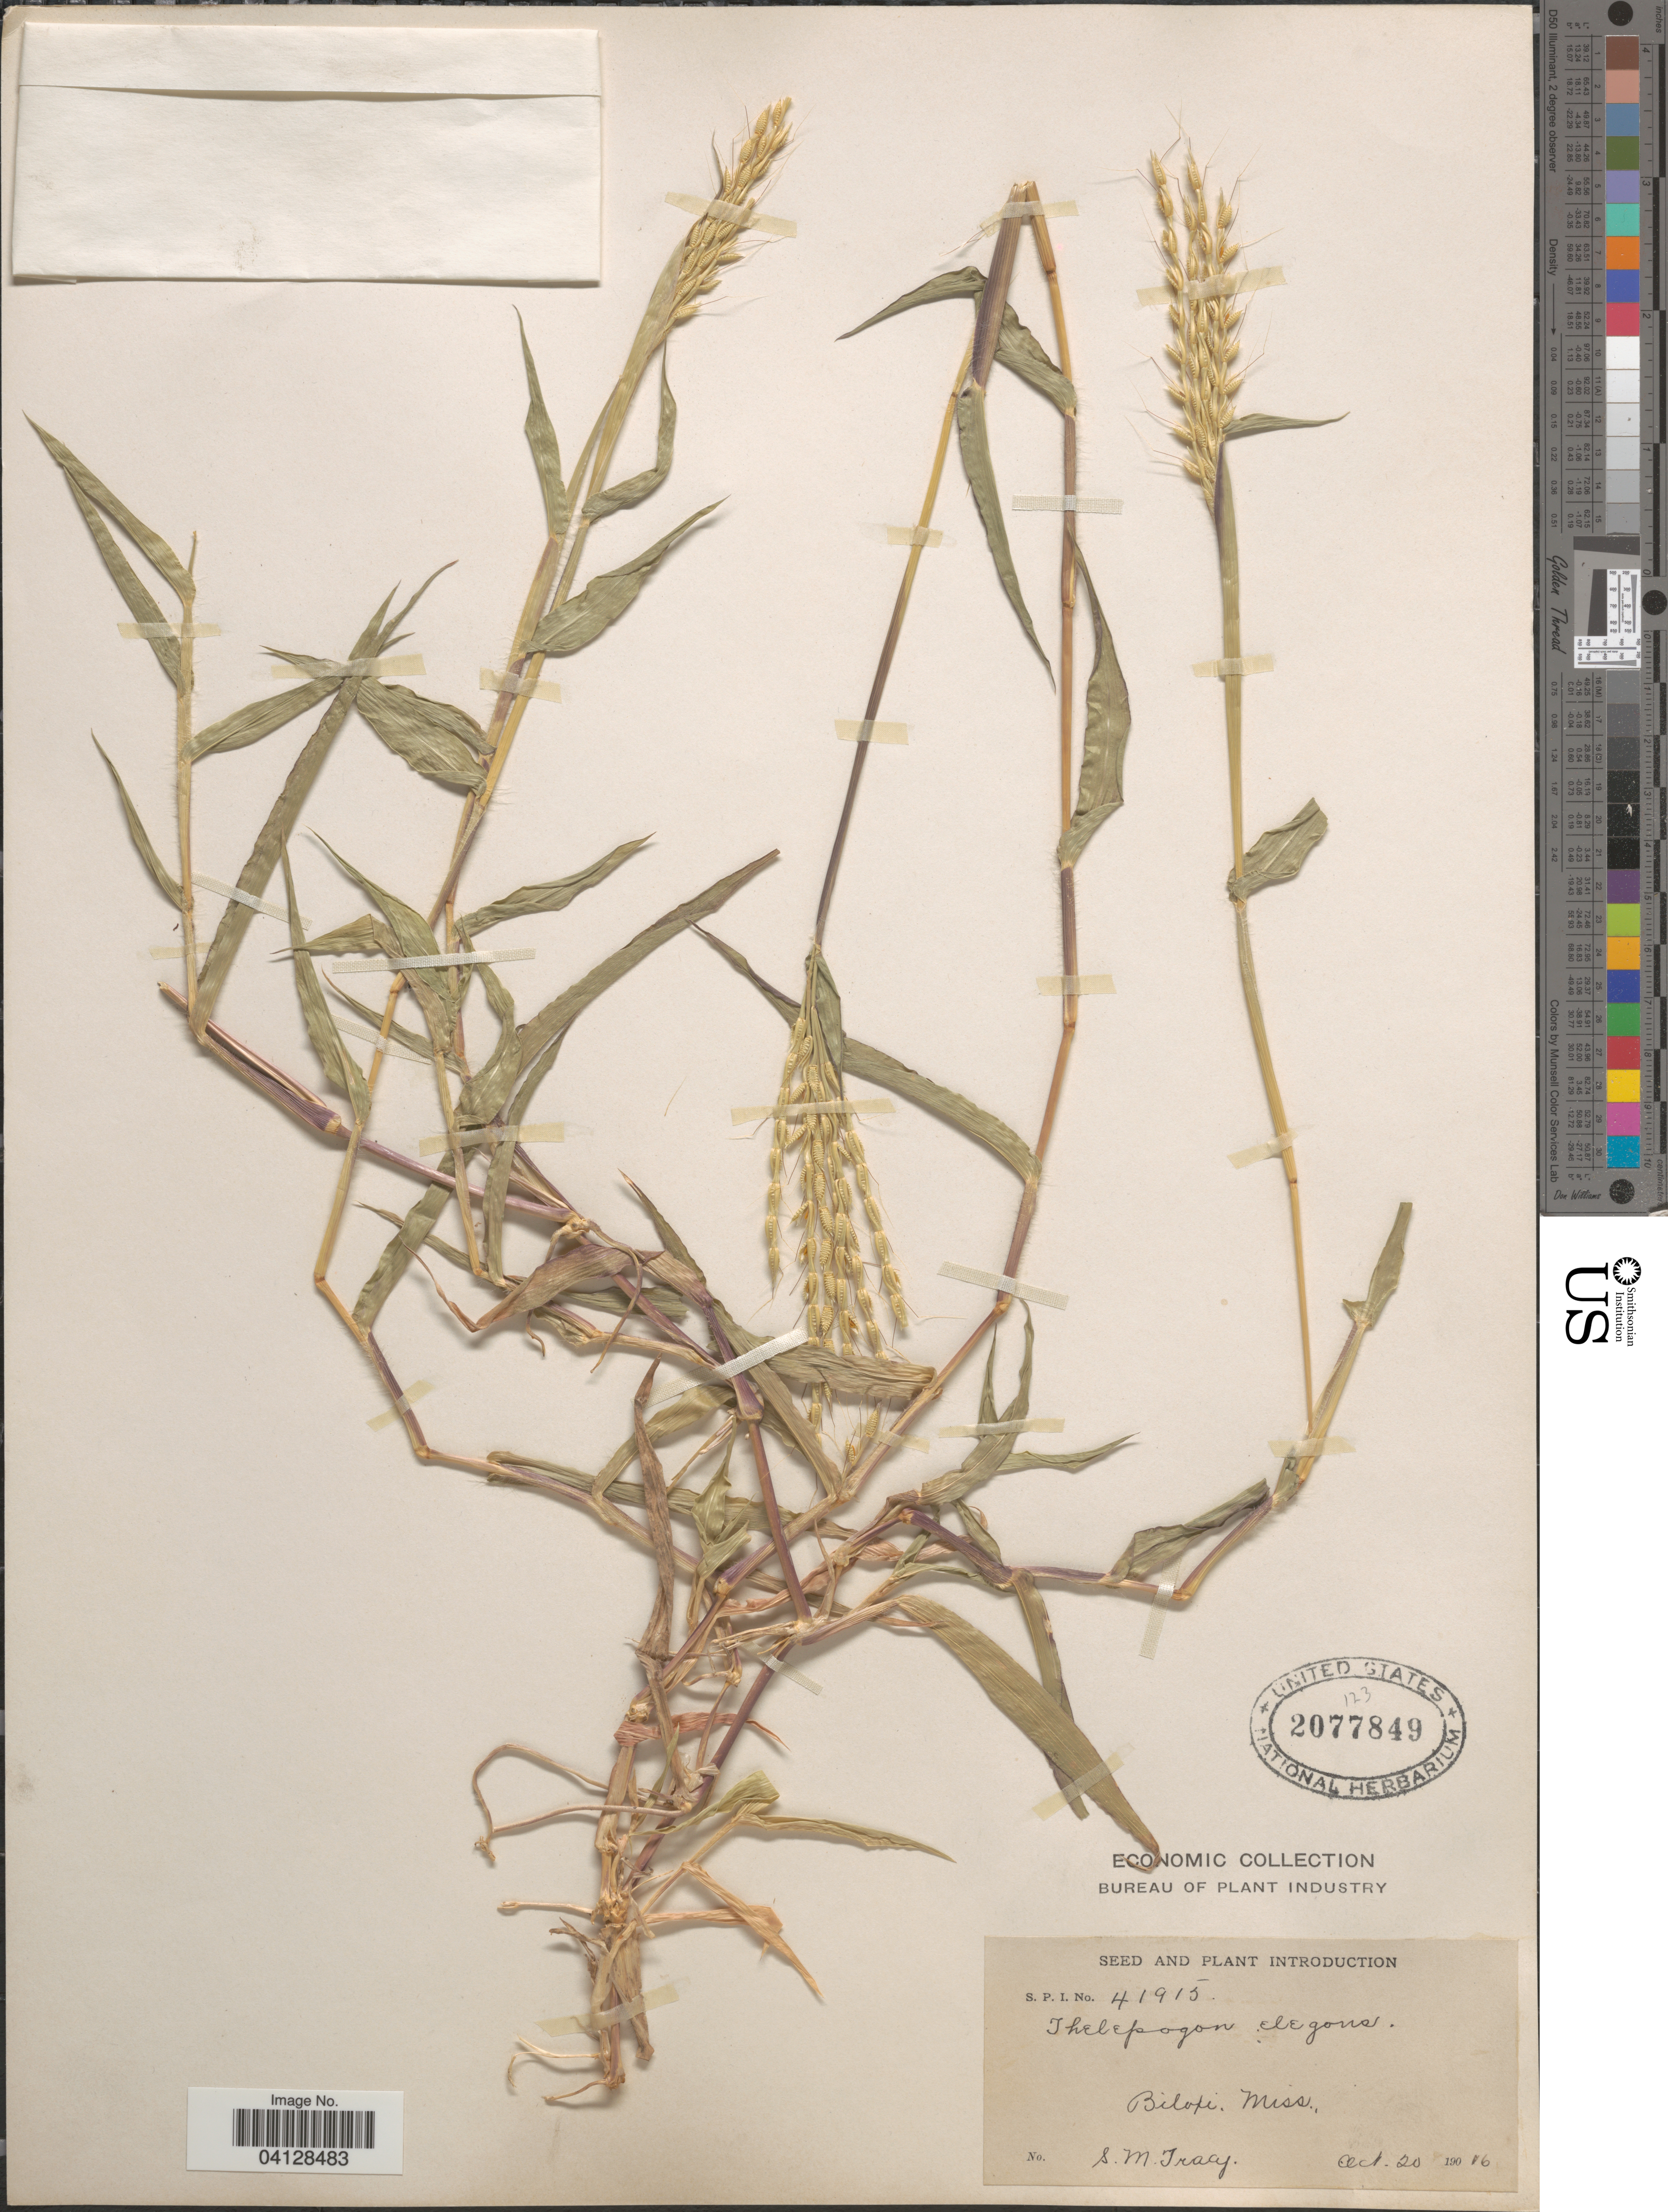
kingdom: Plantae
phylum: Tracheophyta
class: Liliopsida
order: Poales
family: Poaceae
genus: Thelepogon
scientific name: Thelepogon elegans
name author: Roth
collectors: S. M. Tracy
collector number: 41915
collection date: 1916-10-20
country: United States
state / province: Mississippi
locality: Biloxi.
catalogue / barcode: US 2077849